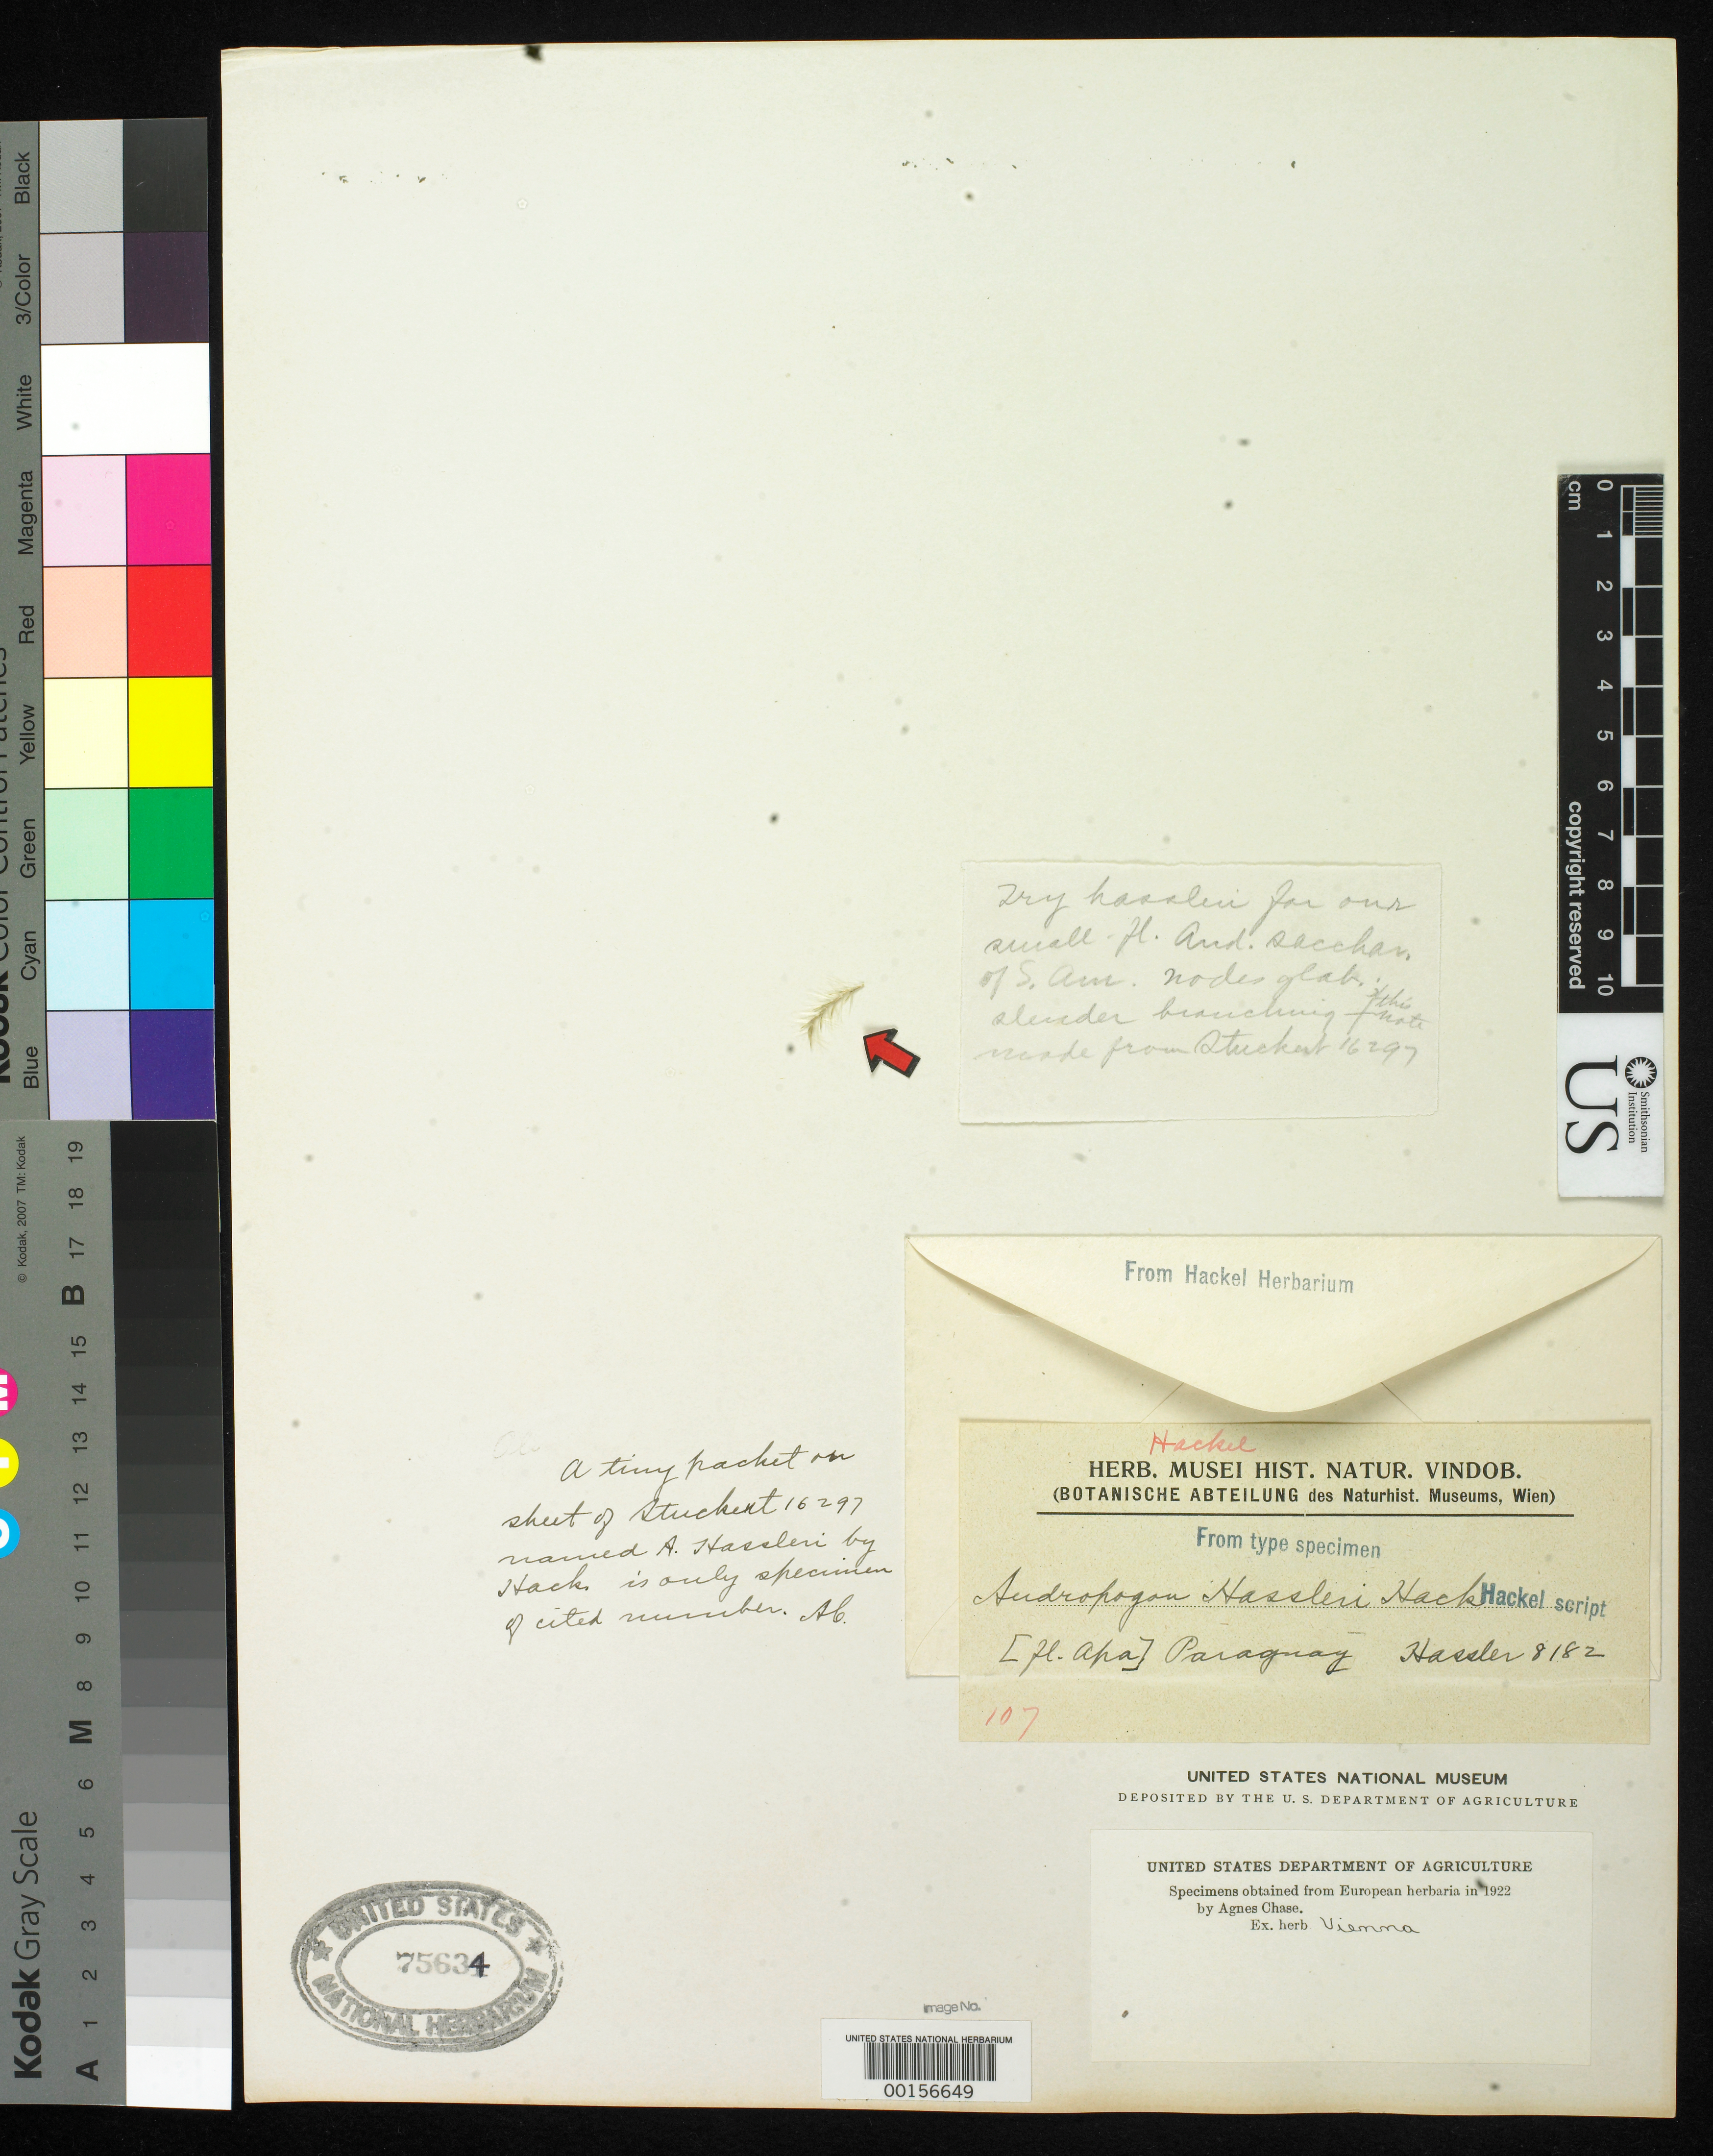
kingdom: Plantae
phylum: Tracheophyta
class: Liliopsida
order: Poales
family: Poaceae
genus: Andropogon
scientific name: Andropogon hassleri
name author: Hack.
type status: Type Fragment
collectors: E. Hassler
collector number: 8182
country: Paraguay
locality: Fluminis Apa.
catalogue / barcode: US 75634